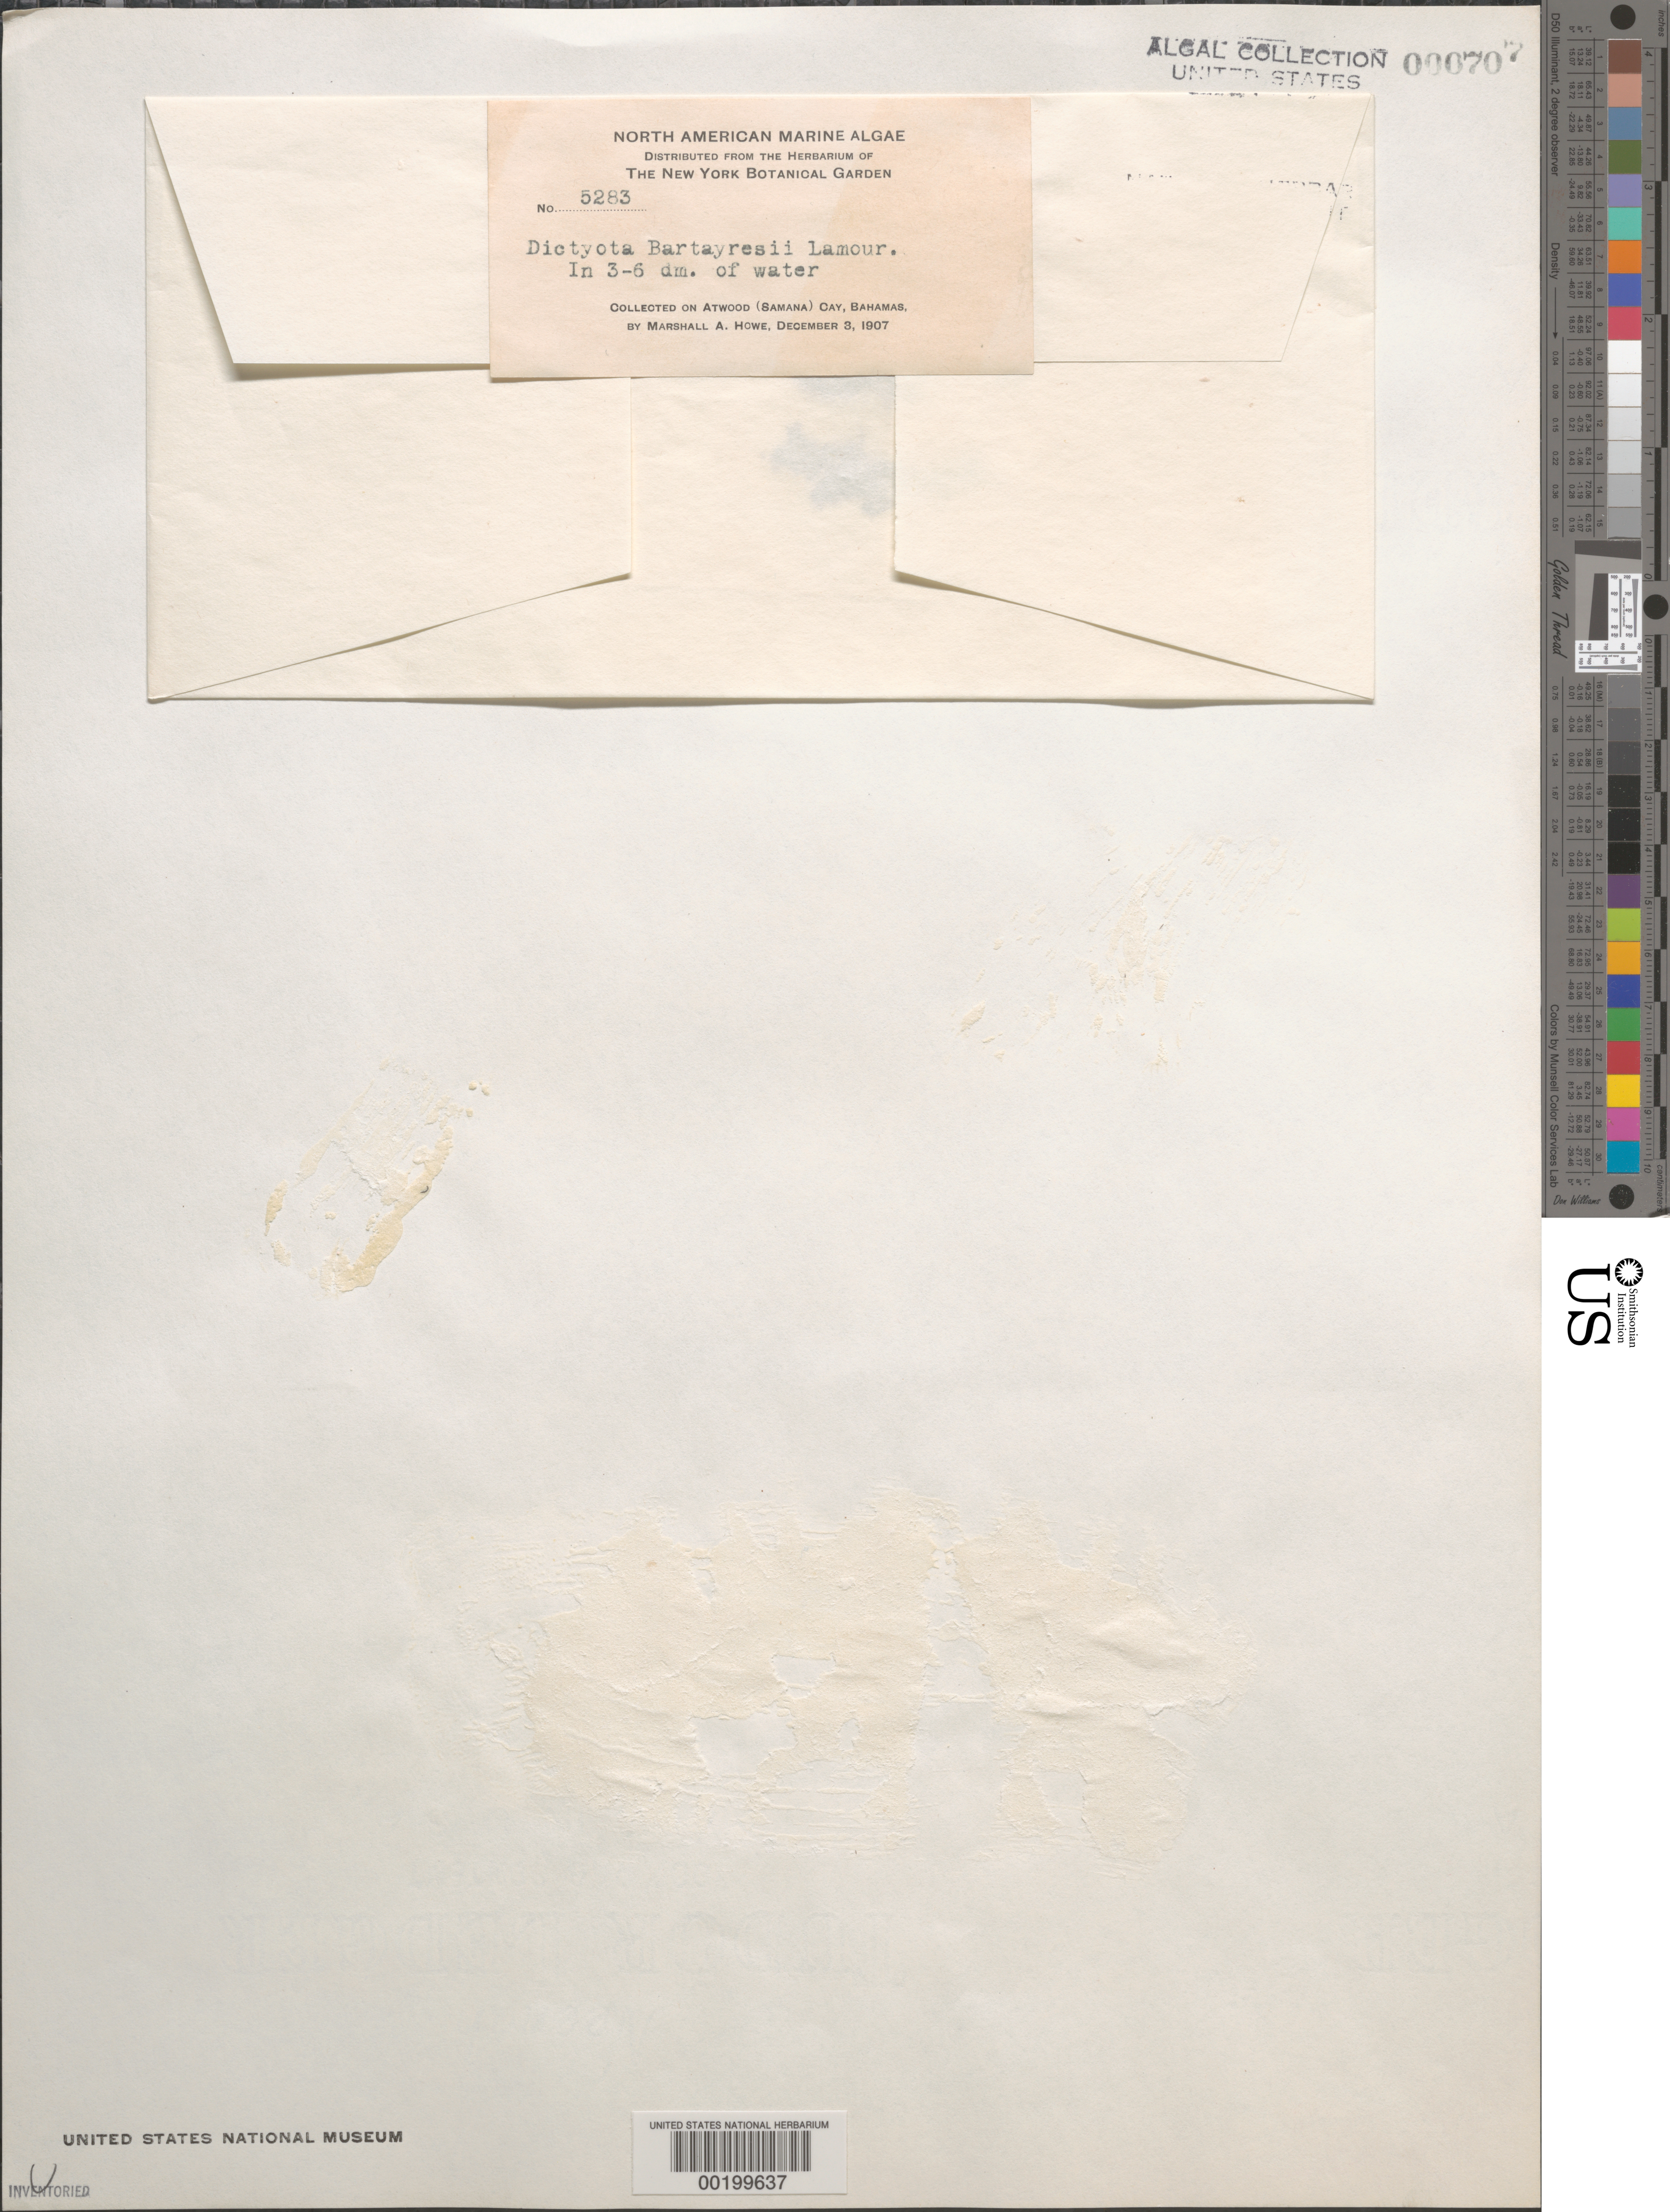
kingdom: Chromista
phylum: Ochrophyta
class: Phaeophyceae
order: Dictyotales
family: Dictyotaceae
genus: Dictyota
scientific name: Dictyota bartayresiana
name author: J.V.Lamouroux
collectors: M. A. Howe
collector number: MAH 5283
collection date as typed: December 3, 1907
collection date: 1907-12-03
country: Bahamas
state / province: Samana Cay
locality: Atwood (Samana) Cay, Bahamas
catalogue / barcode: US 707